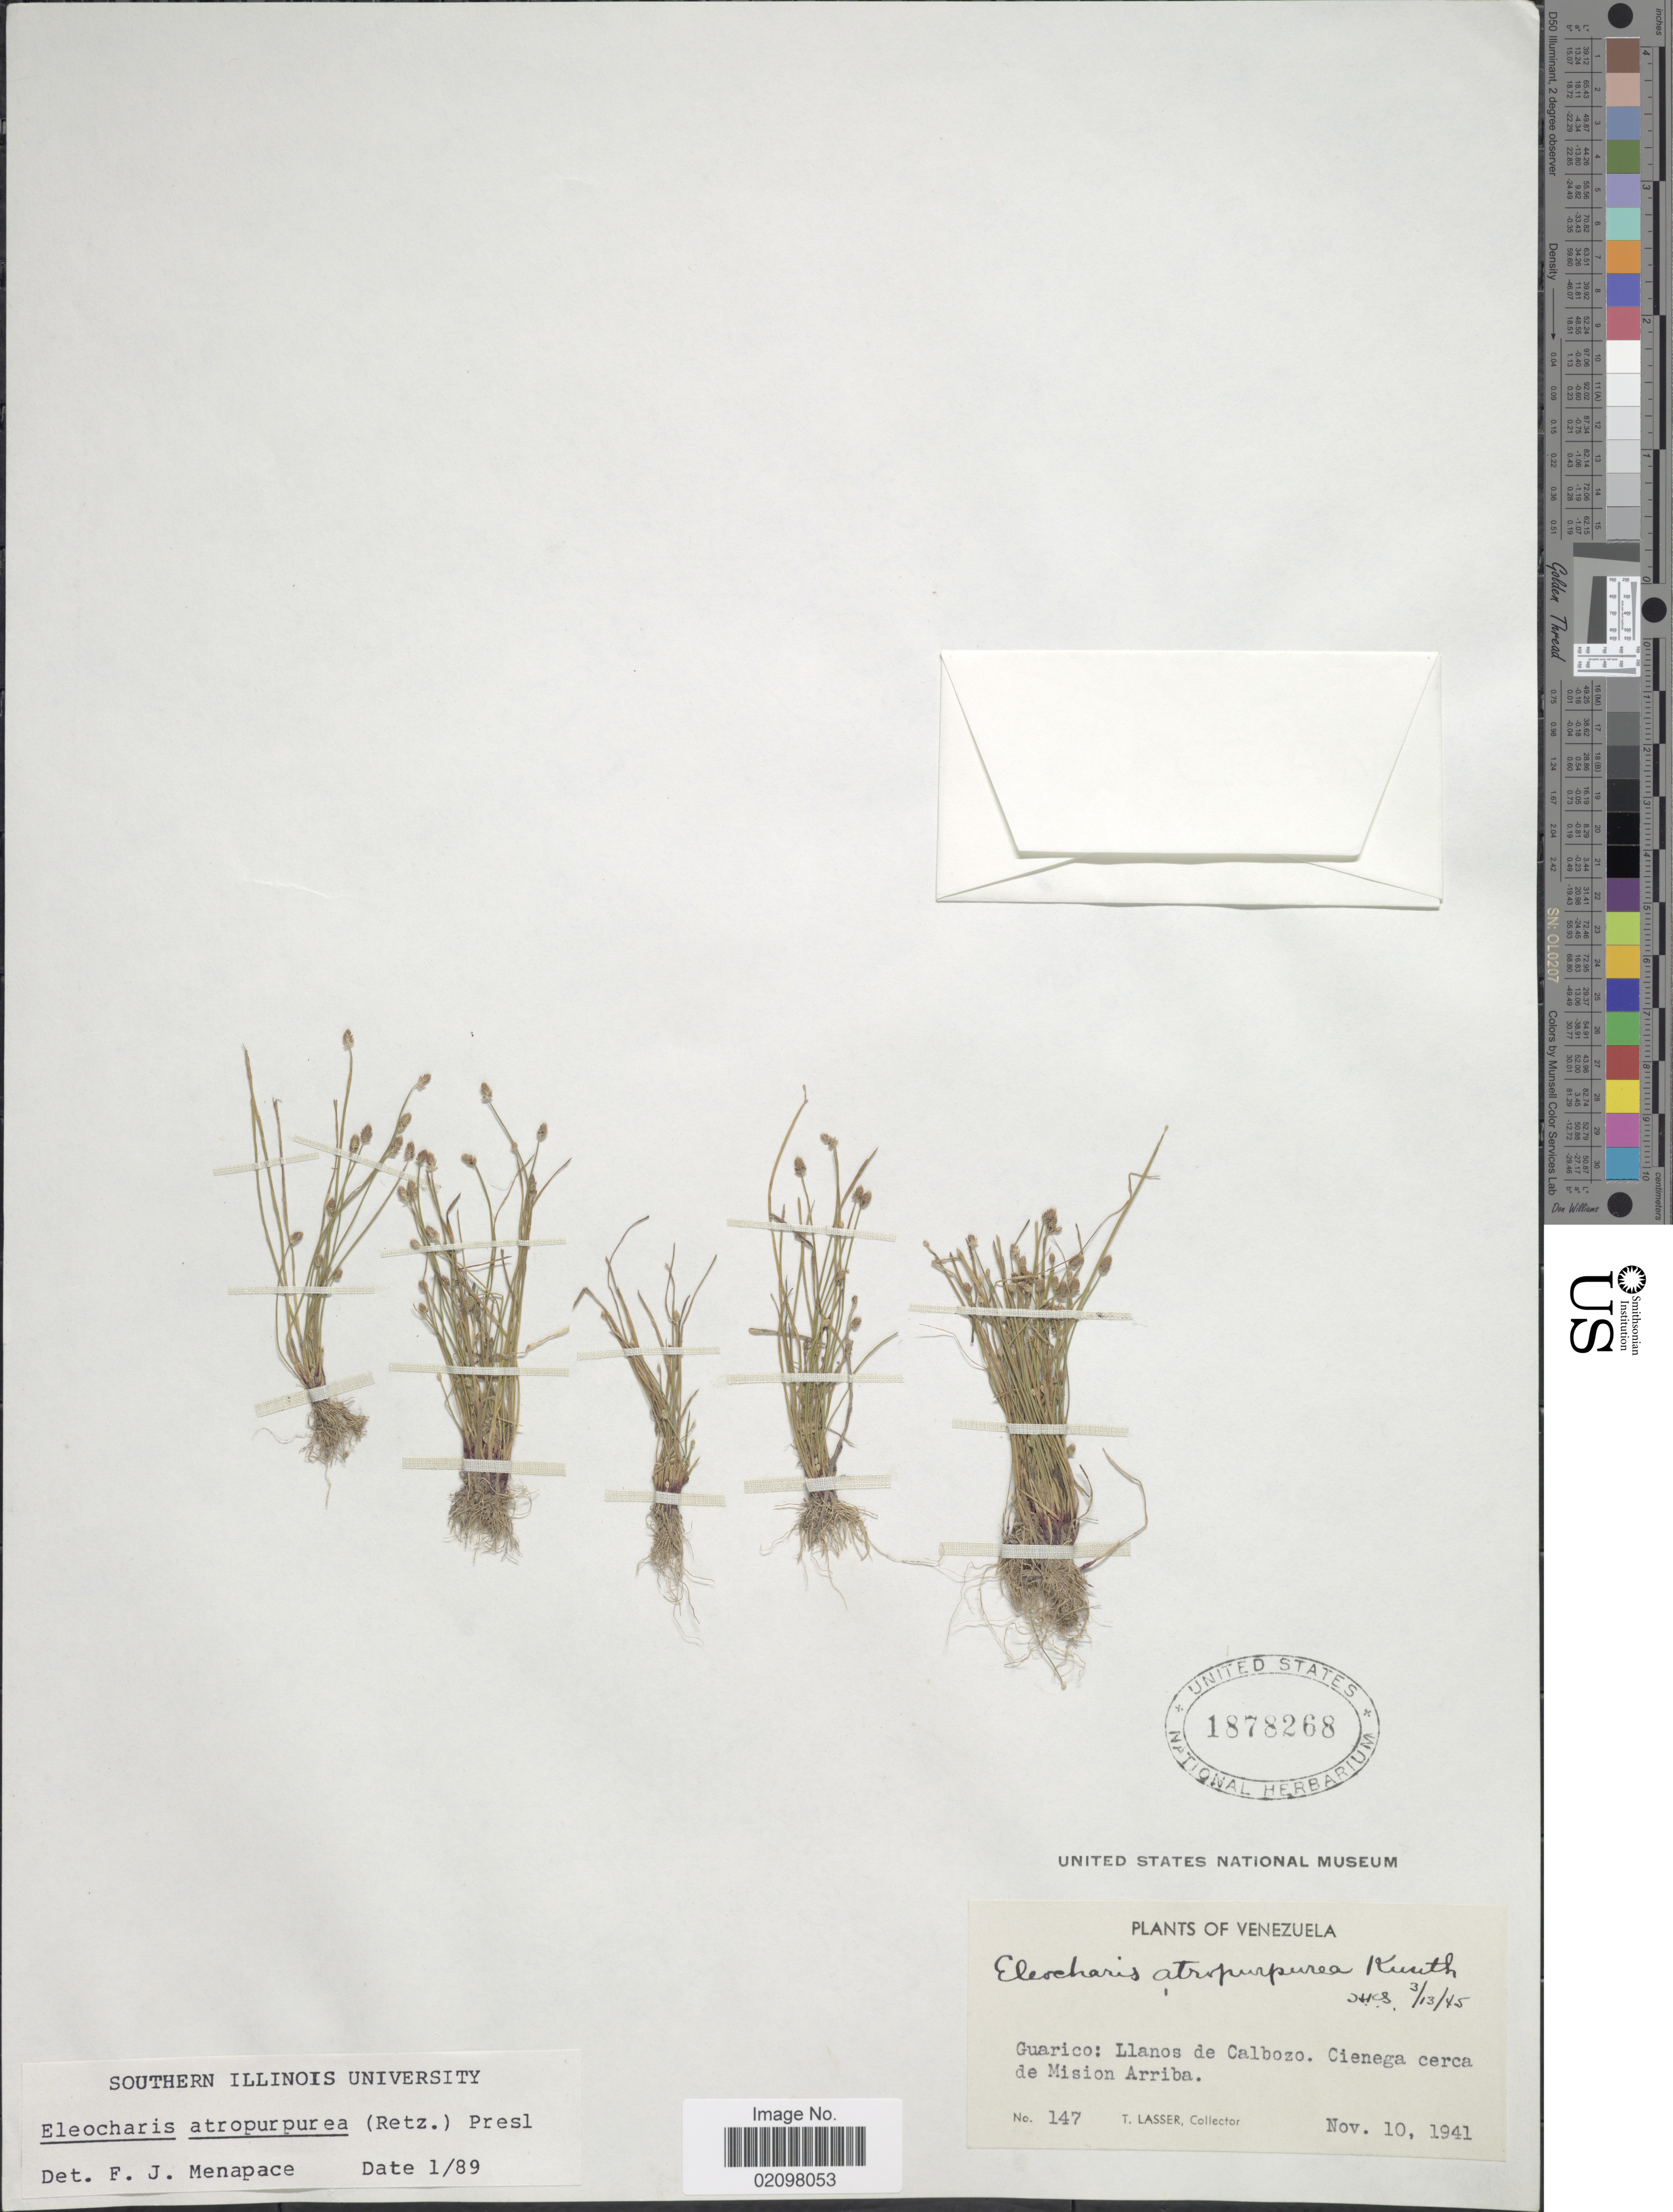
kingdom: Plantae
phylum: Tracheophyta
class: Liliopsida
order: Poales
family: Cyperaceae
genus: Eleocharis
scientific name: Eleocharis atropurpurea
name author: (Retz.) J. Presl & C. Presl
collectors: T. Lasser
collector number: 147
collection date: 1941-11-10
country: Venezuela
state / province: Guárico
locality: Llanos de Calbozo. Cienega cerca de Mision Arriba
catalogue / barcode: US 1878268